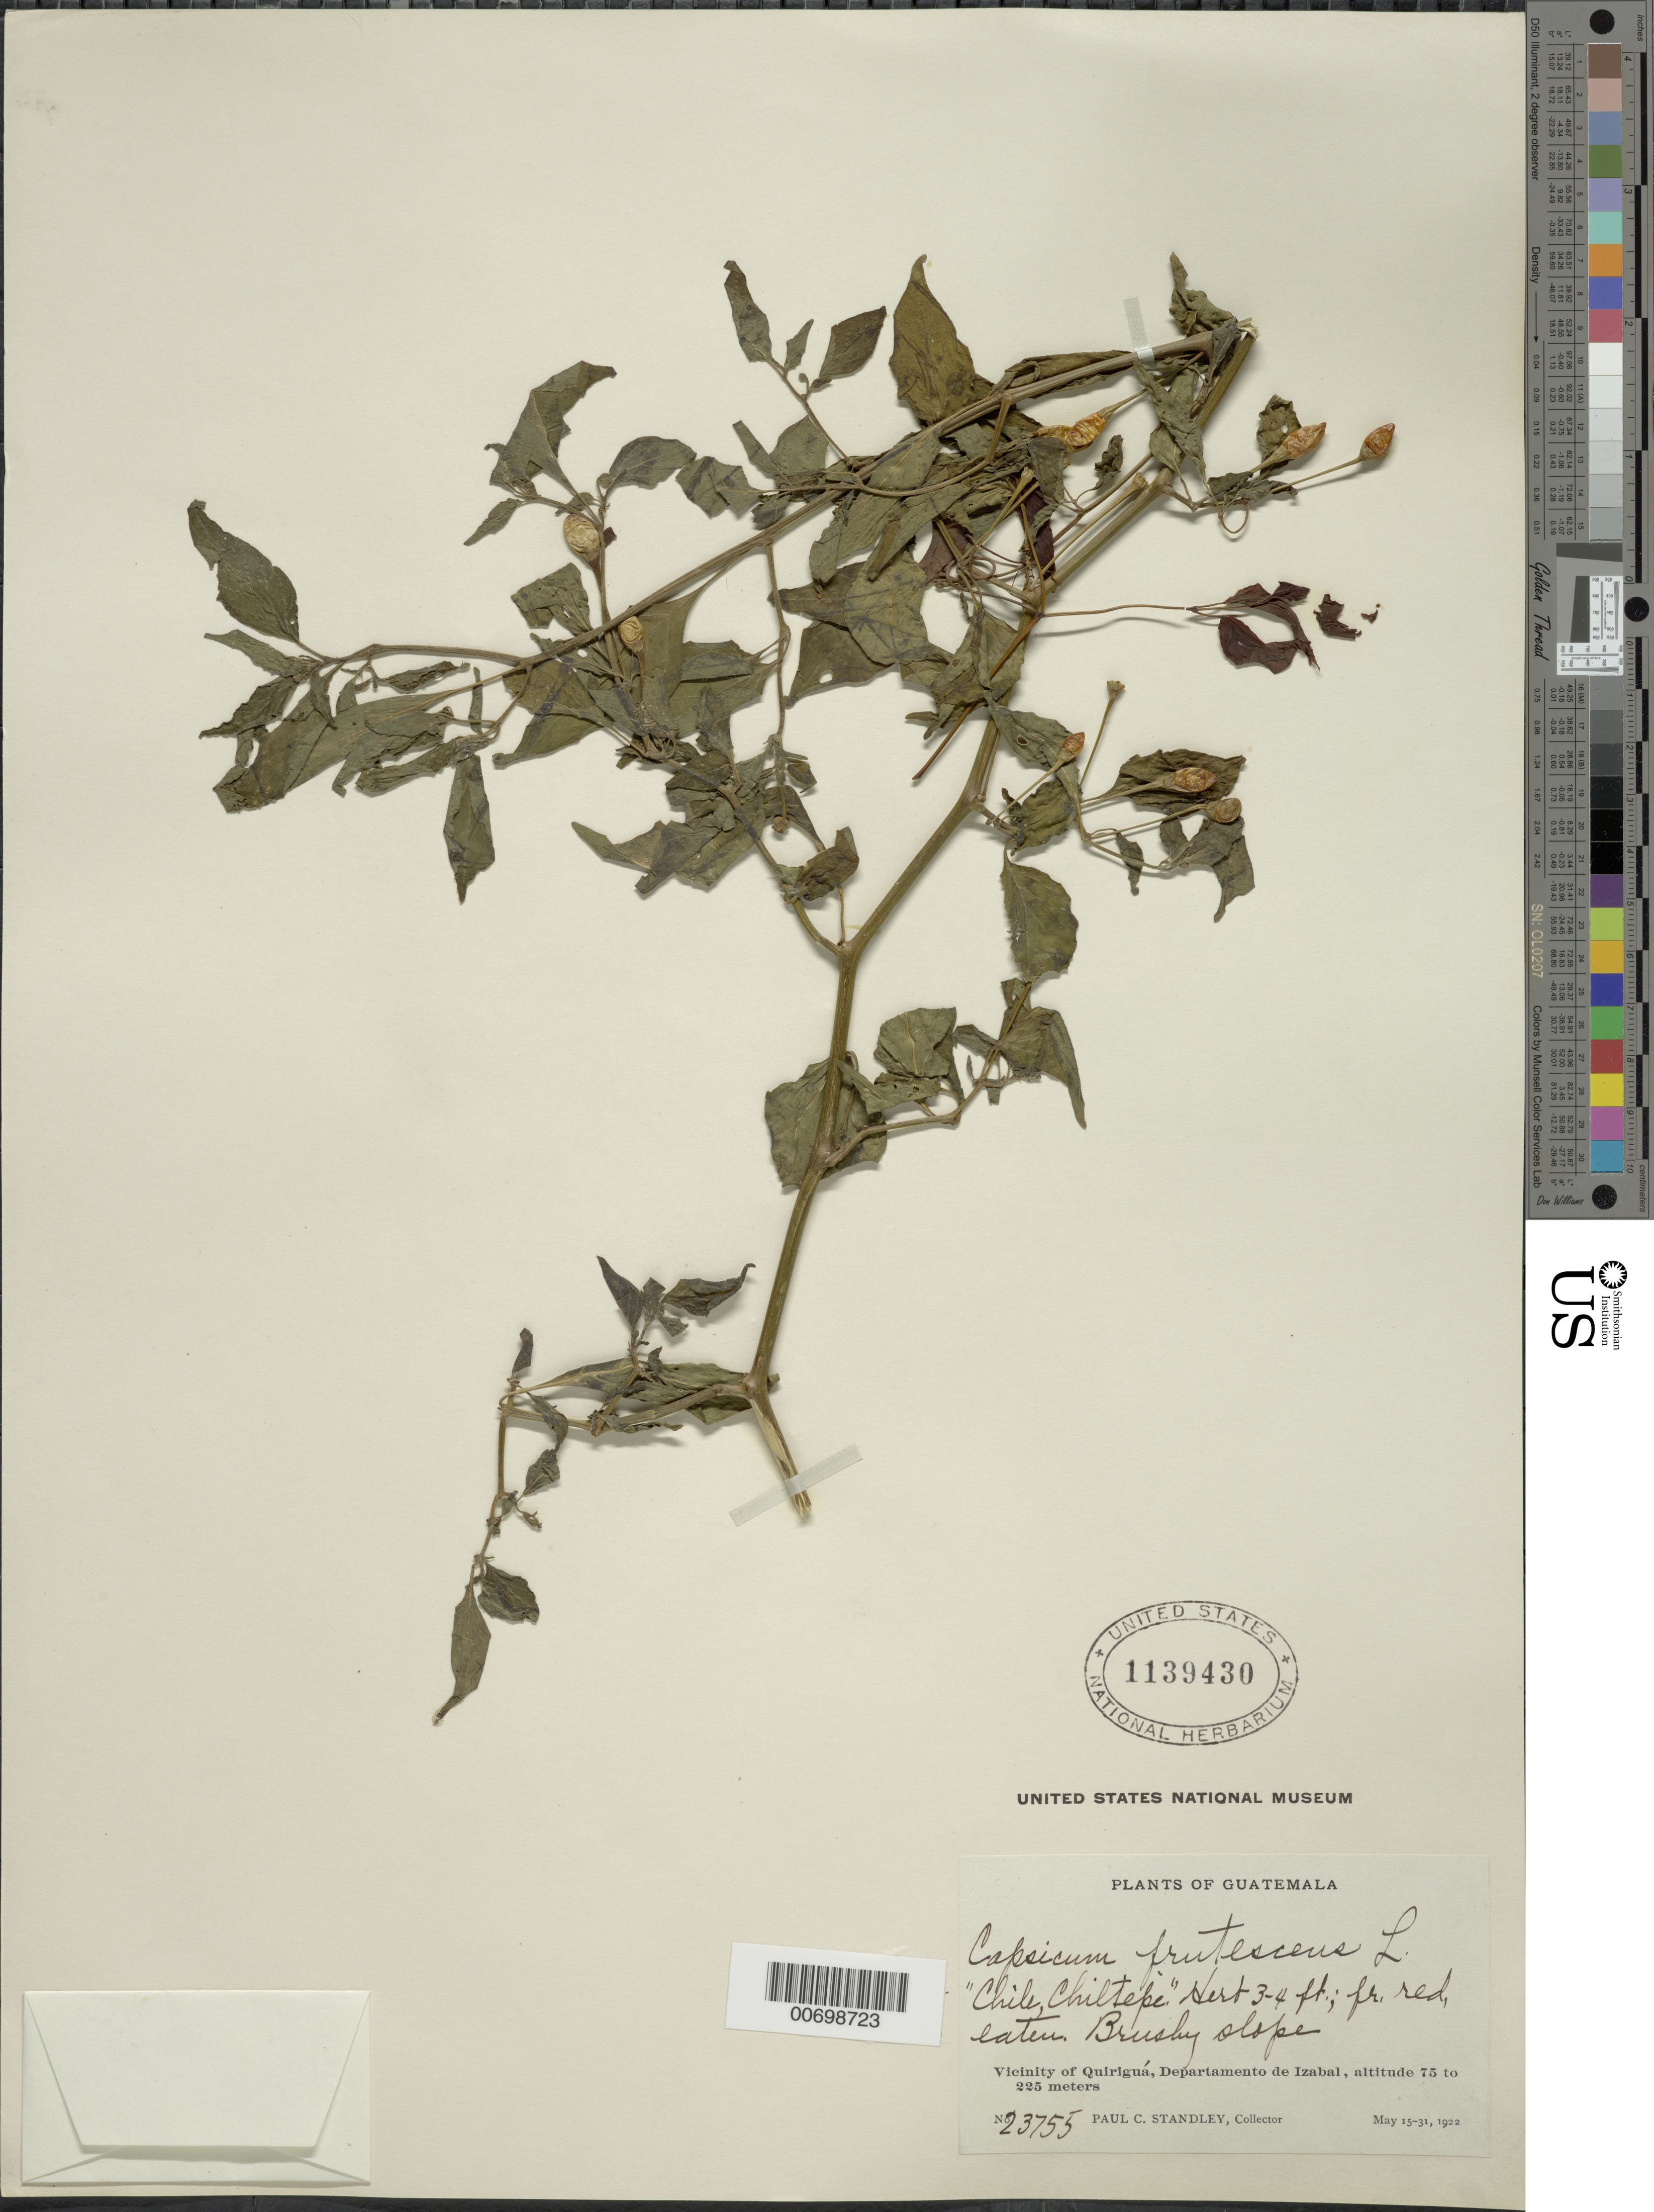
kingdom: Plantae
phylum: Tracheophyta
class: Magnoliopsida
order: Solanales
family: Solanaceae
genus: Capsicum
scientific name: Capsicum frutescens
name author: L.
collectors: P. C. Standley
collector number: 23755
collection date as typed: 15 May 1922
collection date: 1922-05-15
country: Guatemala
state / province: Izabal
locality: Vicinity of Quirigua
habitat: Brushy slope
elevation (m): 75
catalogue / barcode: US 1139430